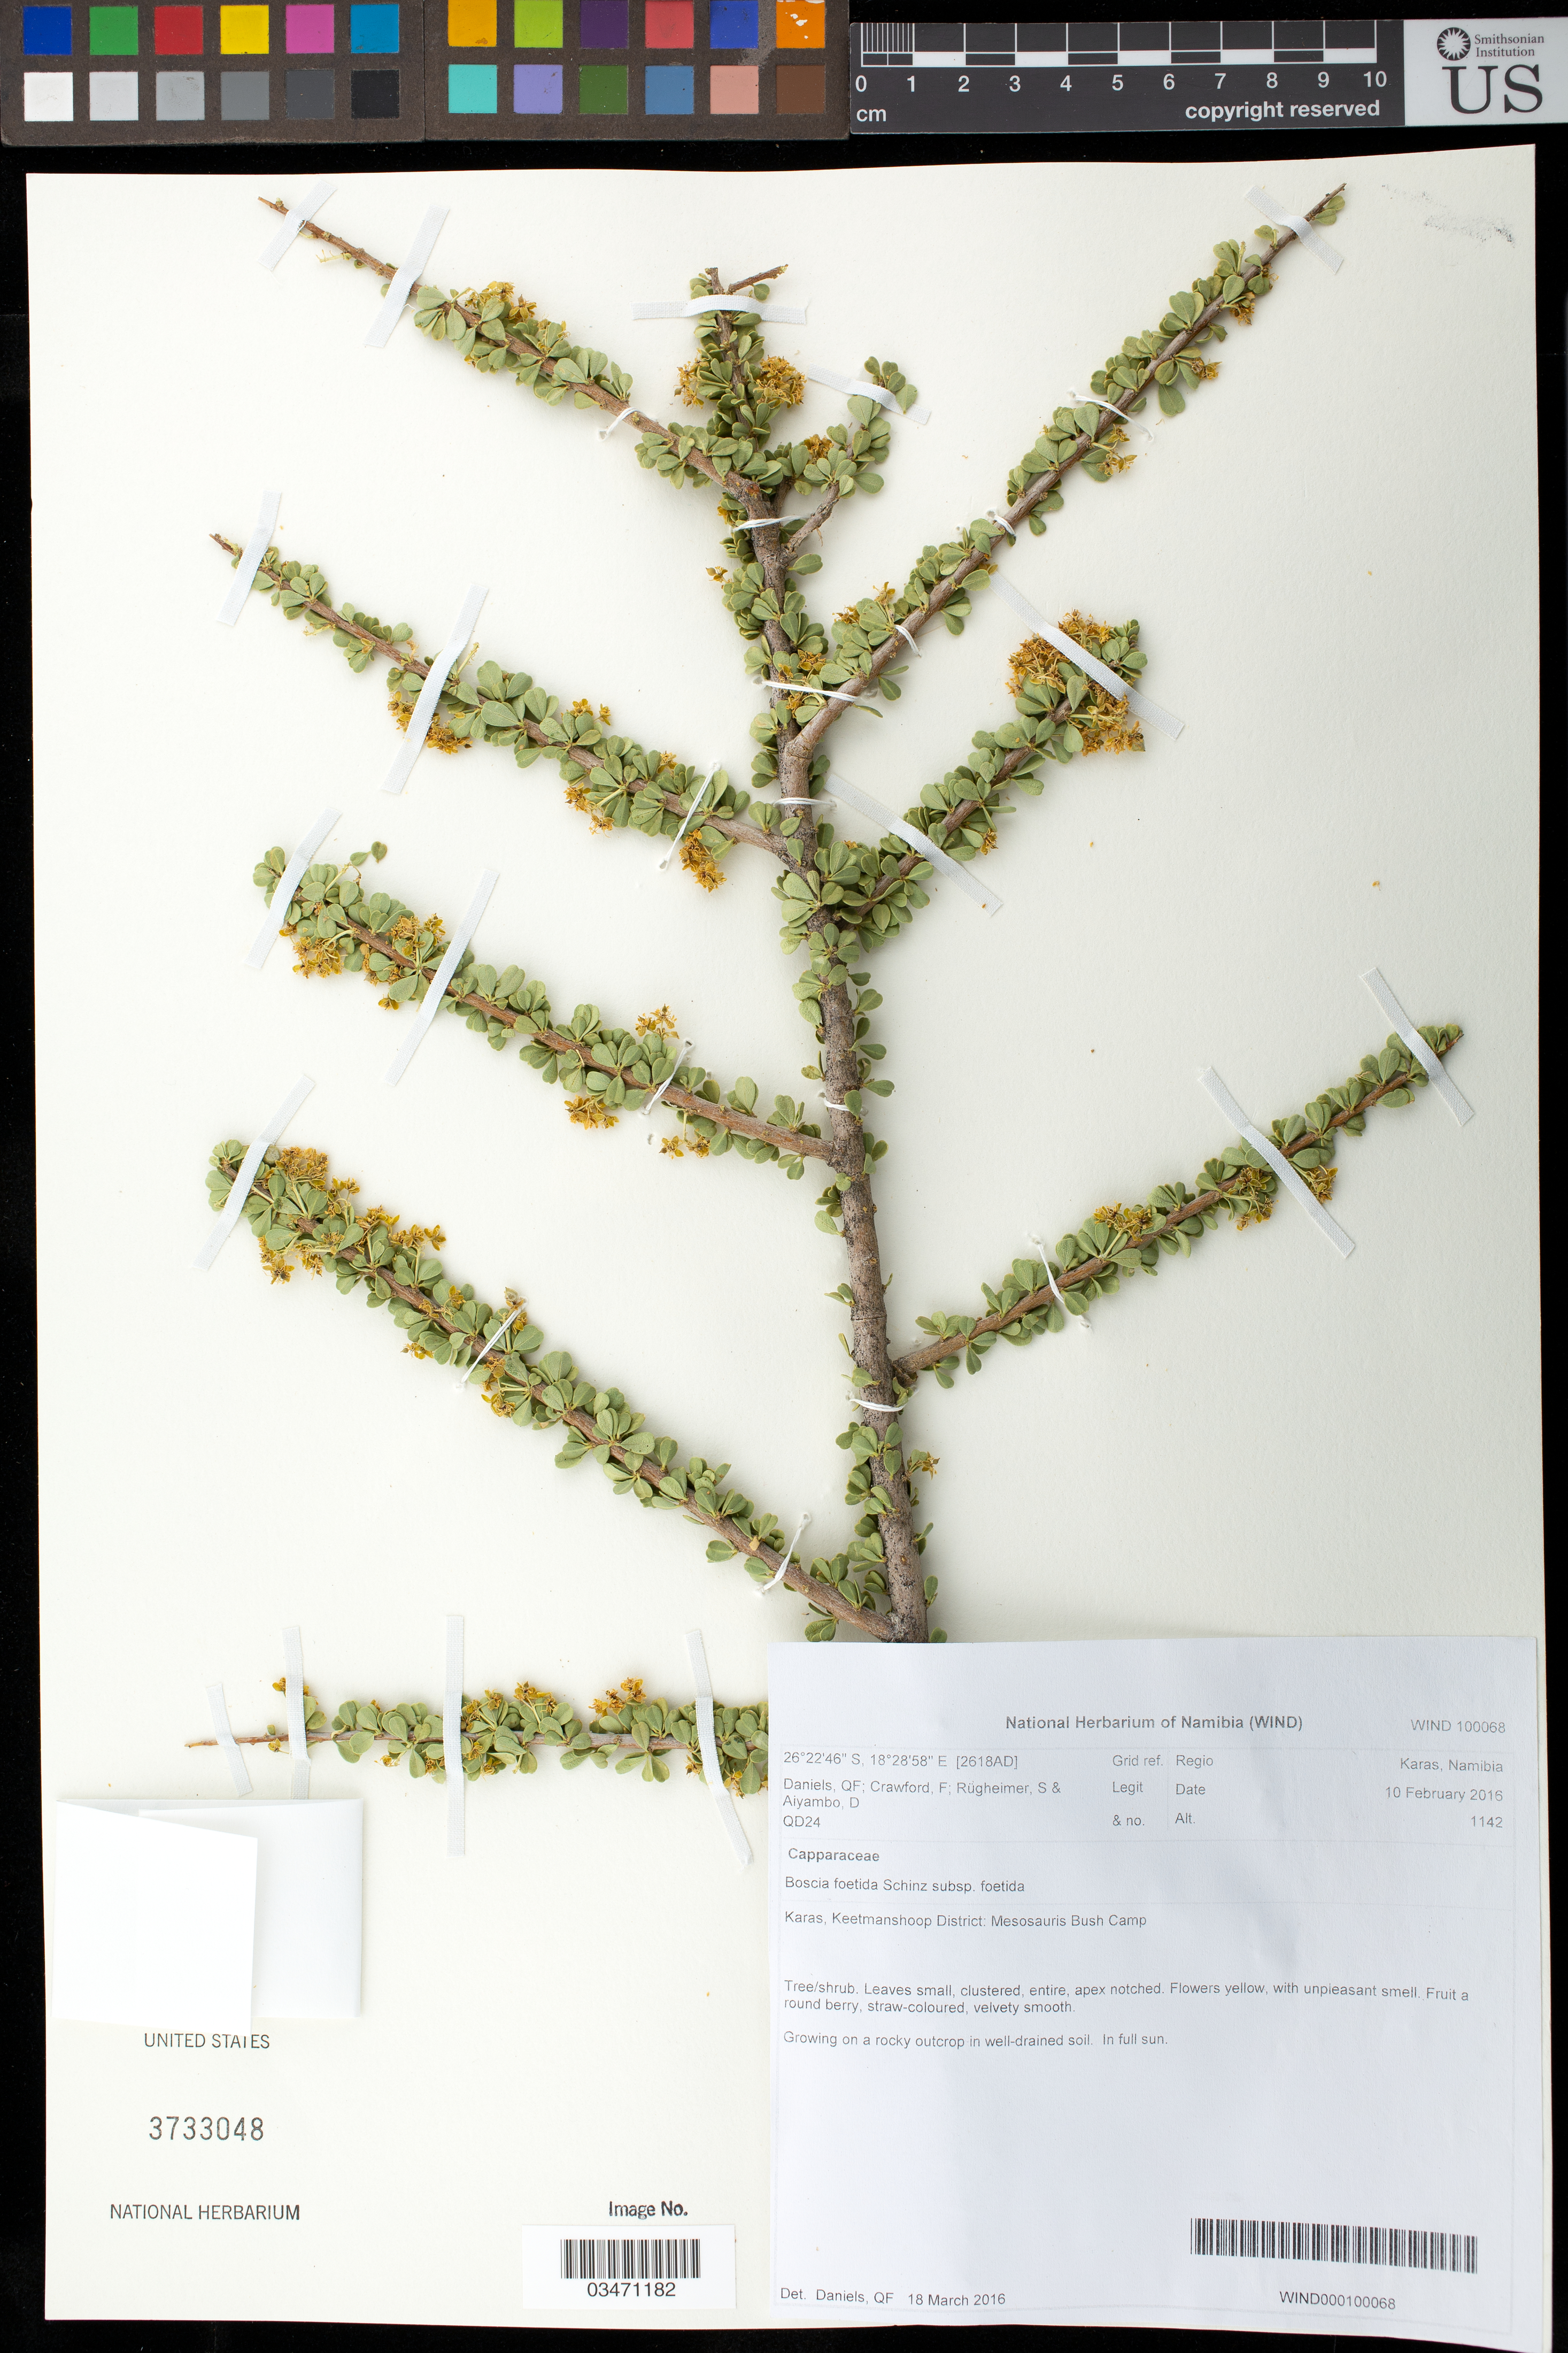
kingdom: Plantae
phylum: Tracheophyta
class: Magnoliopsida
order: Brassicales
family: Capparaceae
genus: Boscia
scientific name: Boscia foetida subsp. foetida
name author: Schinz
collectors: F. Crawford, S. Rugheimer & D. Aiyambo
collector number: QD24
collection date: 2016-02-10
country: Namibia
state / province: Karas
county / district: Keetmanshoop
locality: Mesosauris Bush Camp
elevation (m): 1142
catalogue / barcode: US 3733048